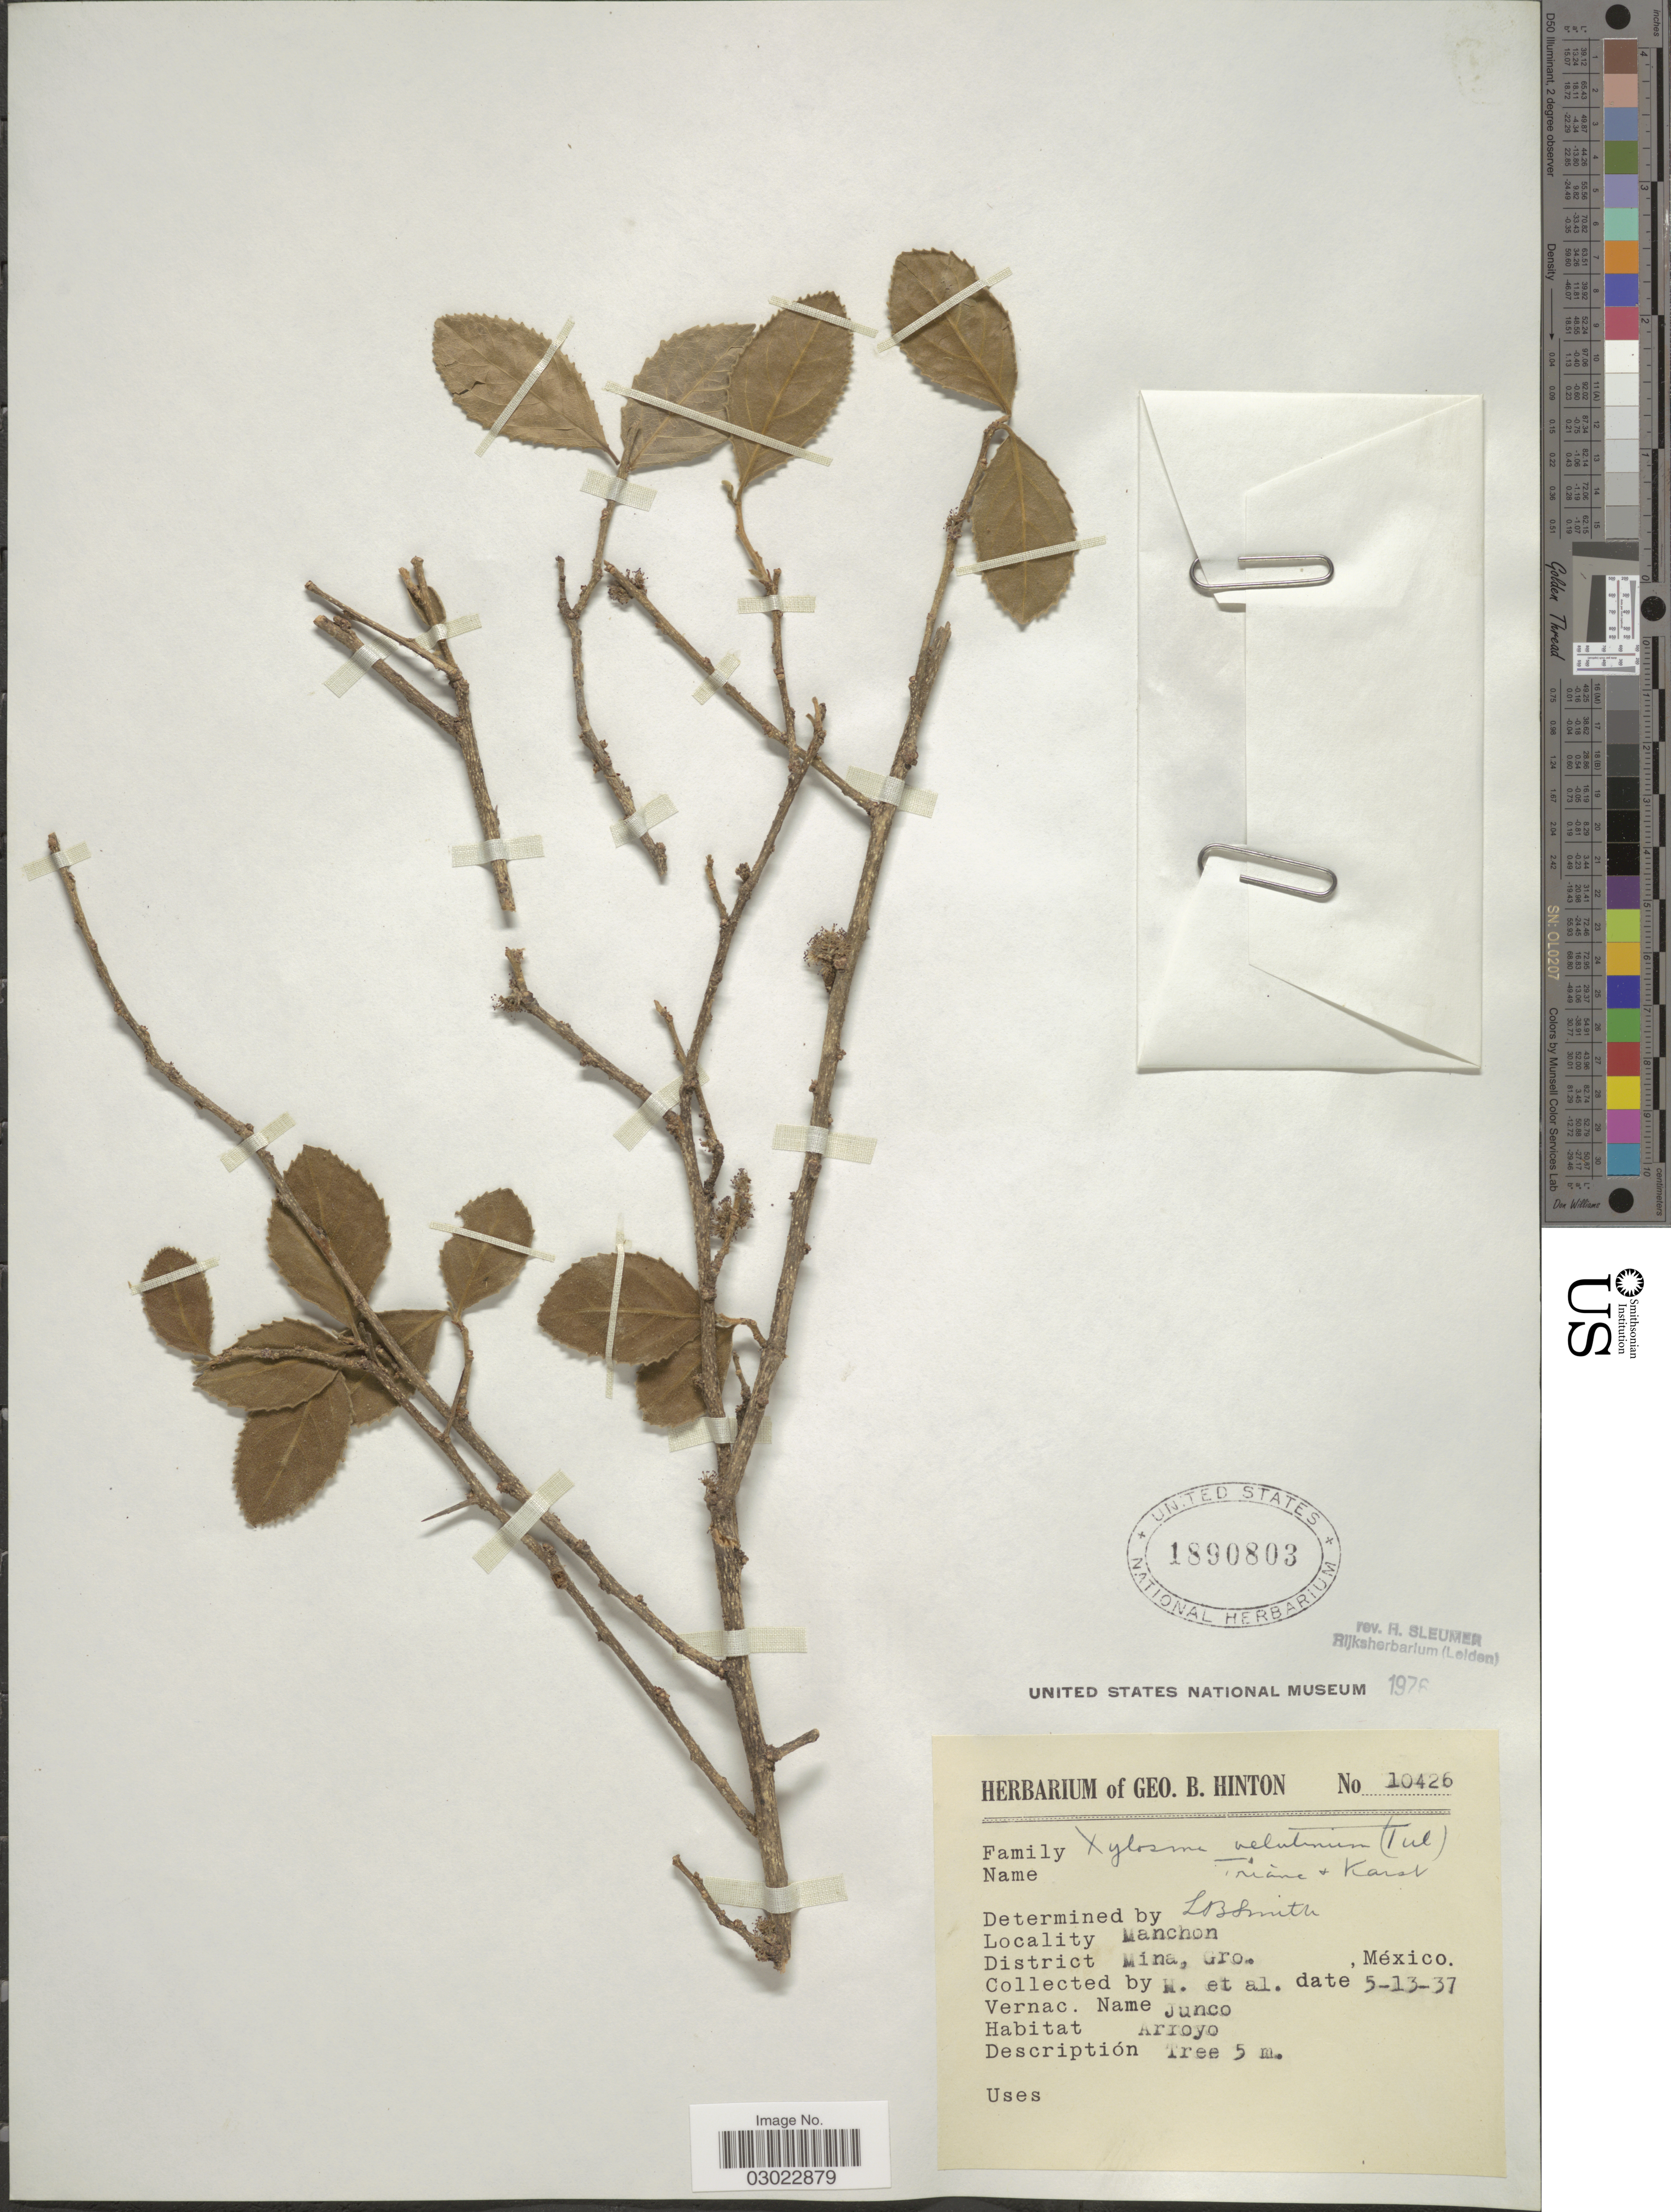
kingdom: Plantae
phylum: Tracheophyta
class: Magnoliopsida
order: Malpighiales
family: Salicaceae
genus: Xylosma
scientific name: Xylosma velutina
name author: (Tul.) Triana & Planch.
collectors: G. B. Hinton & et al.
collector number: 10426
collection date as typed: Transcribed d/m/y: 13/5/37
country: Mexico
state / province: Guerrero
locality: Manchon. District Mina, Gro.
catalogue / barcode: US 1890803